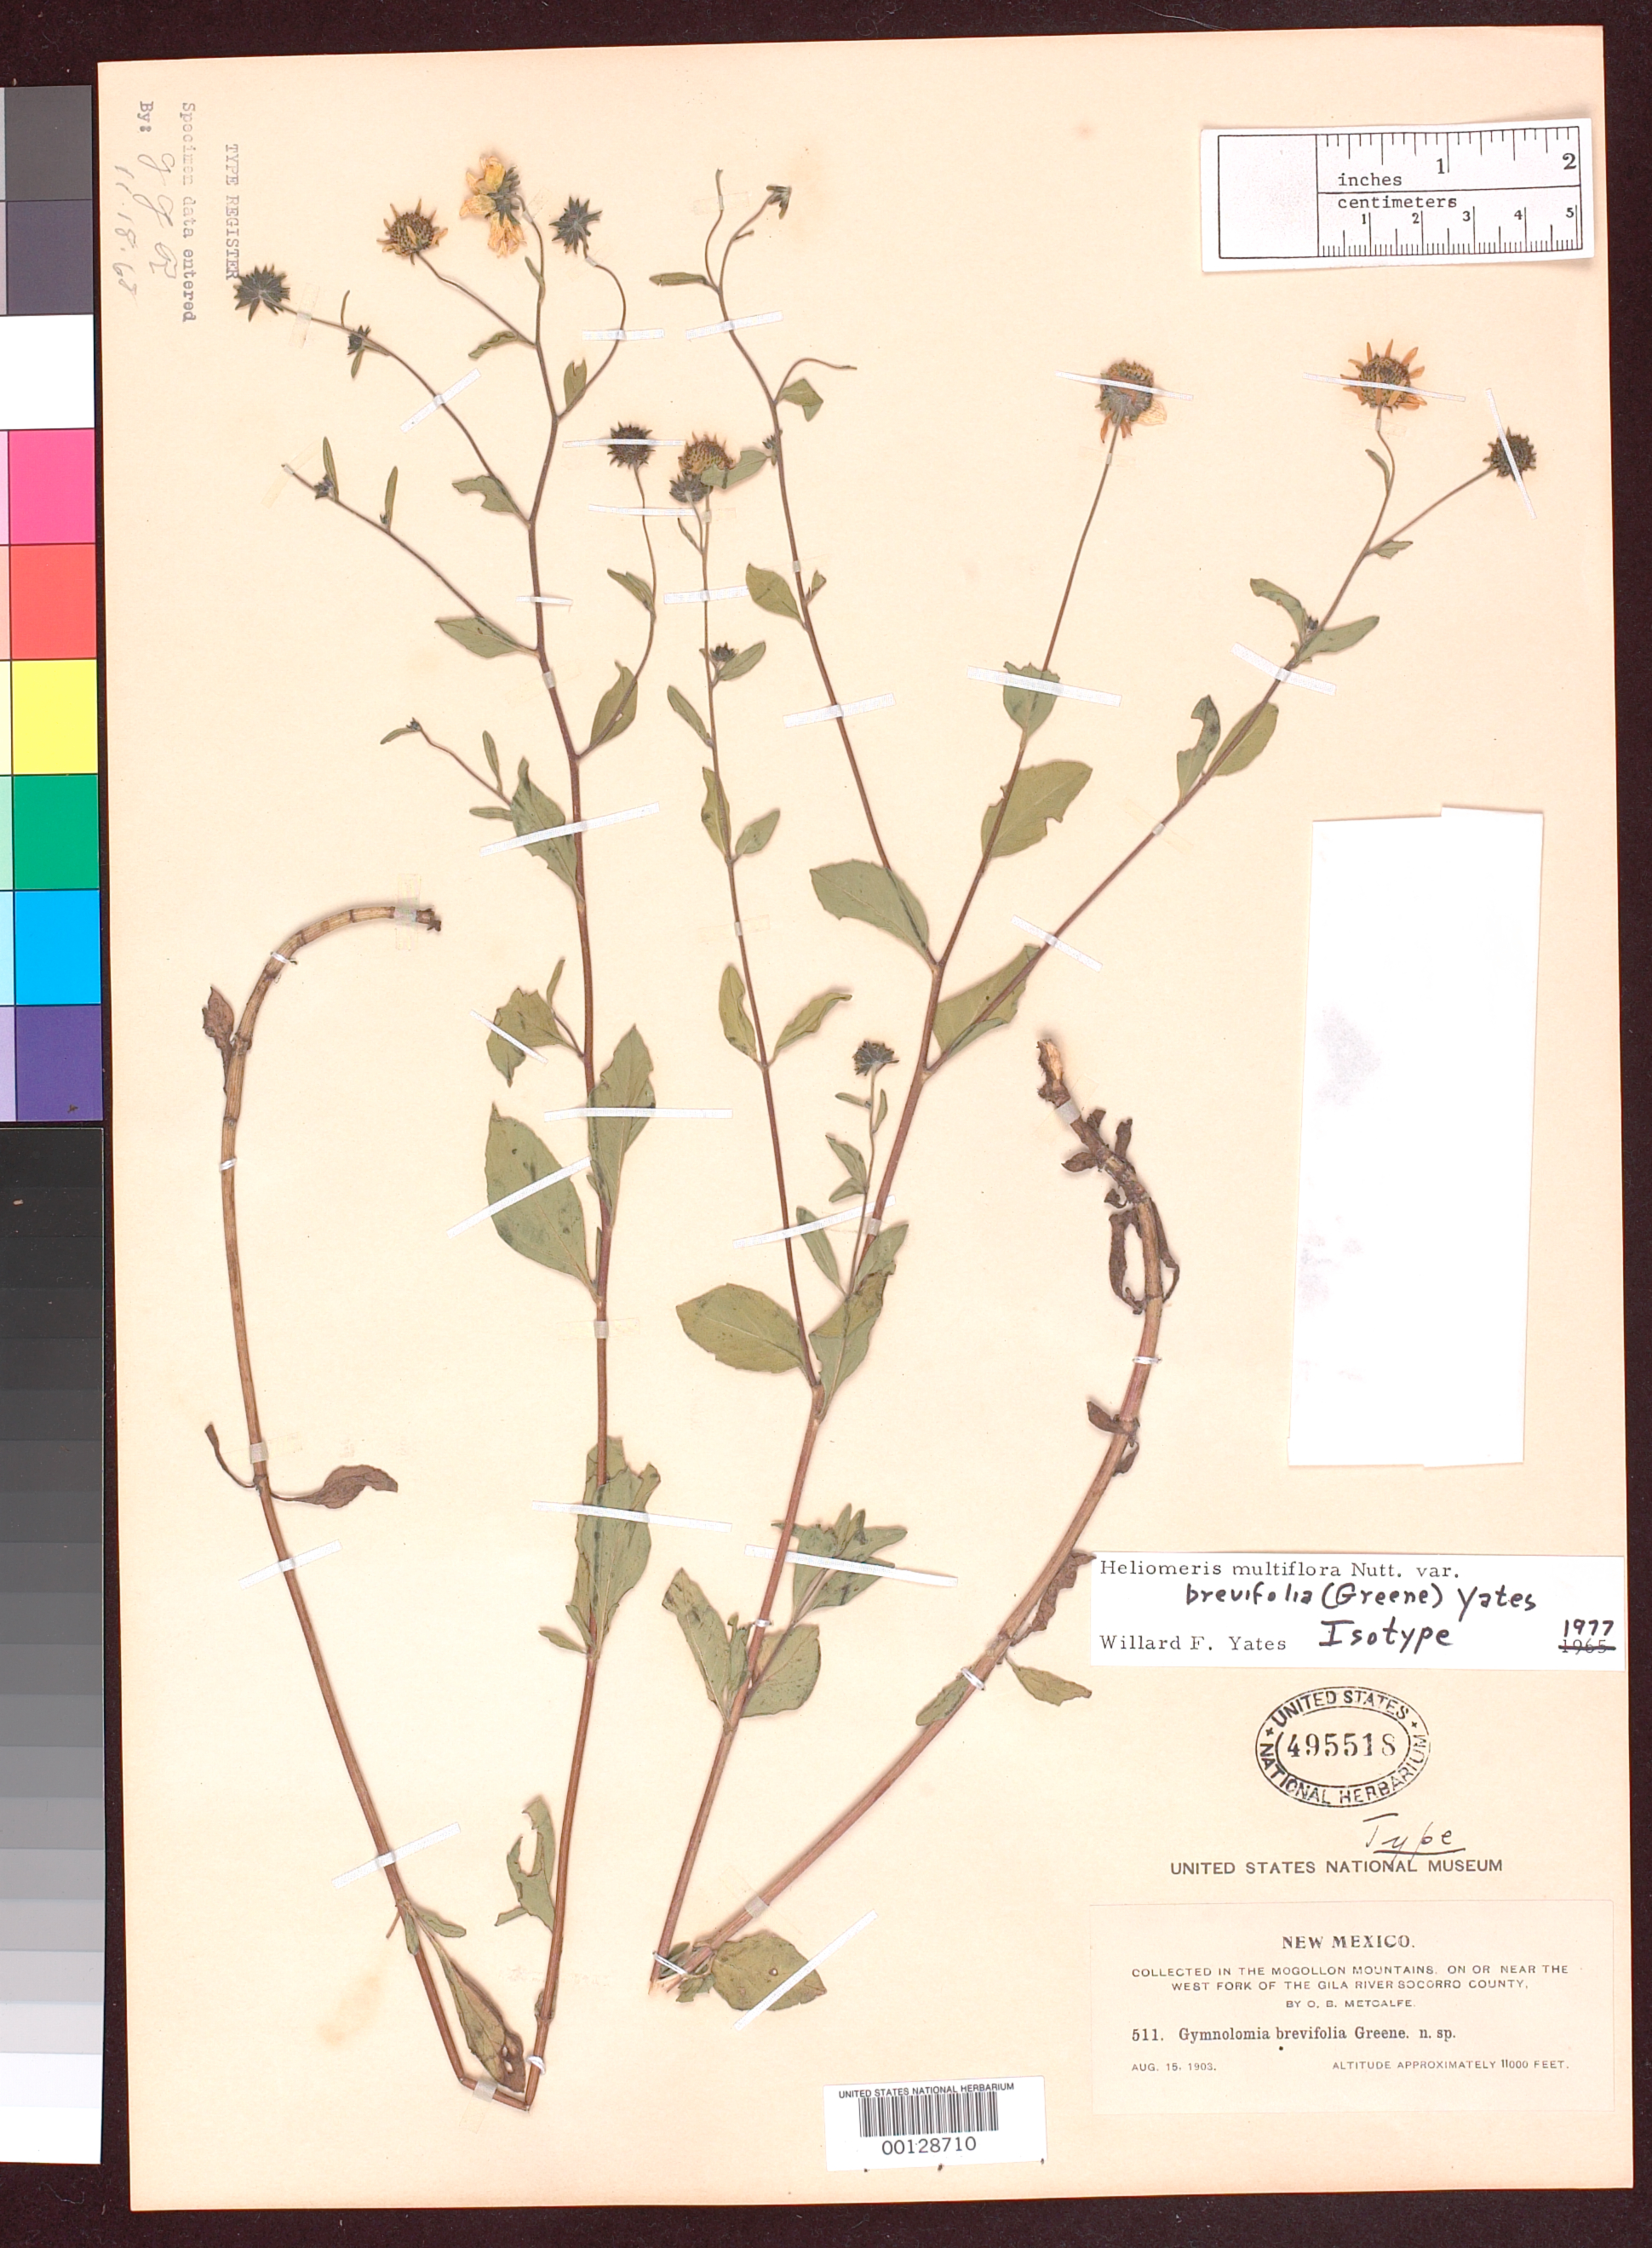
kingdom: Plantae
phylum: Tracheophyta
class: Magnoliopsida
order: Asterales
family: Asteraceae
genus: Gymnolomia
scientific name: Gymnolomia brevifolia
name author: Greene ex Wooton & Standl.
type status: Holotype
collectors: O. B. Metcalfe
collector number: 511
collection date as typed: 15 Aug 1903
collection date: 1903-08-15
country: United States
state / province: New Mexico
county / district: Socorro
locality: West Fork of Gila River.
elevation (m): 3300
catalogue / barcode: US 495518